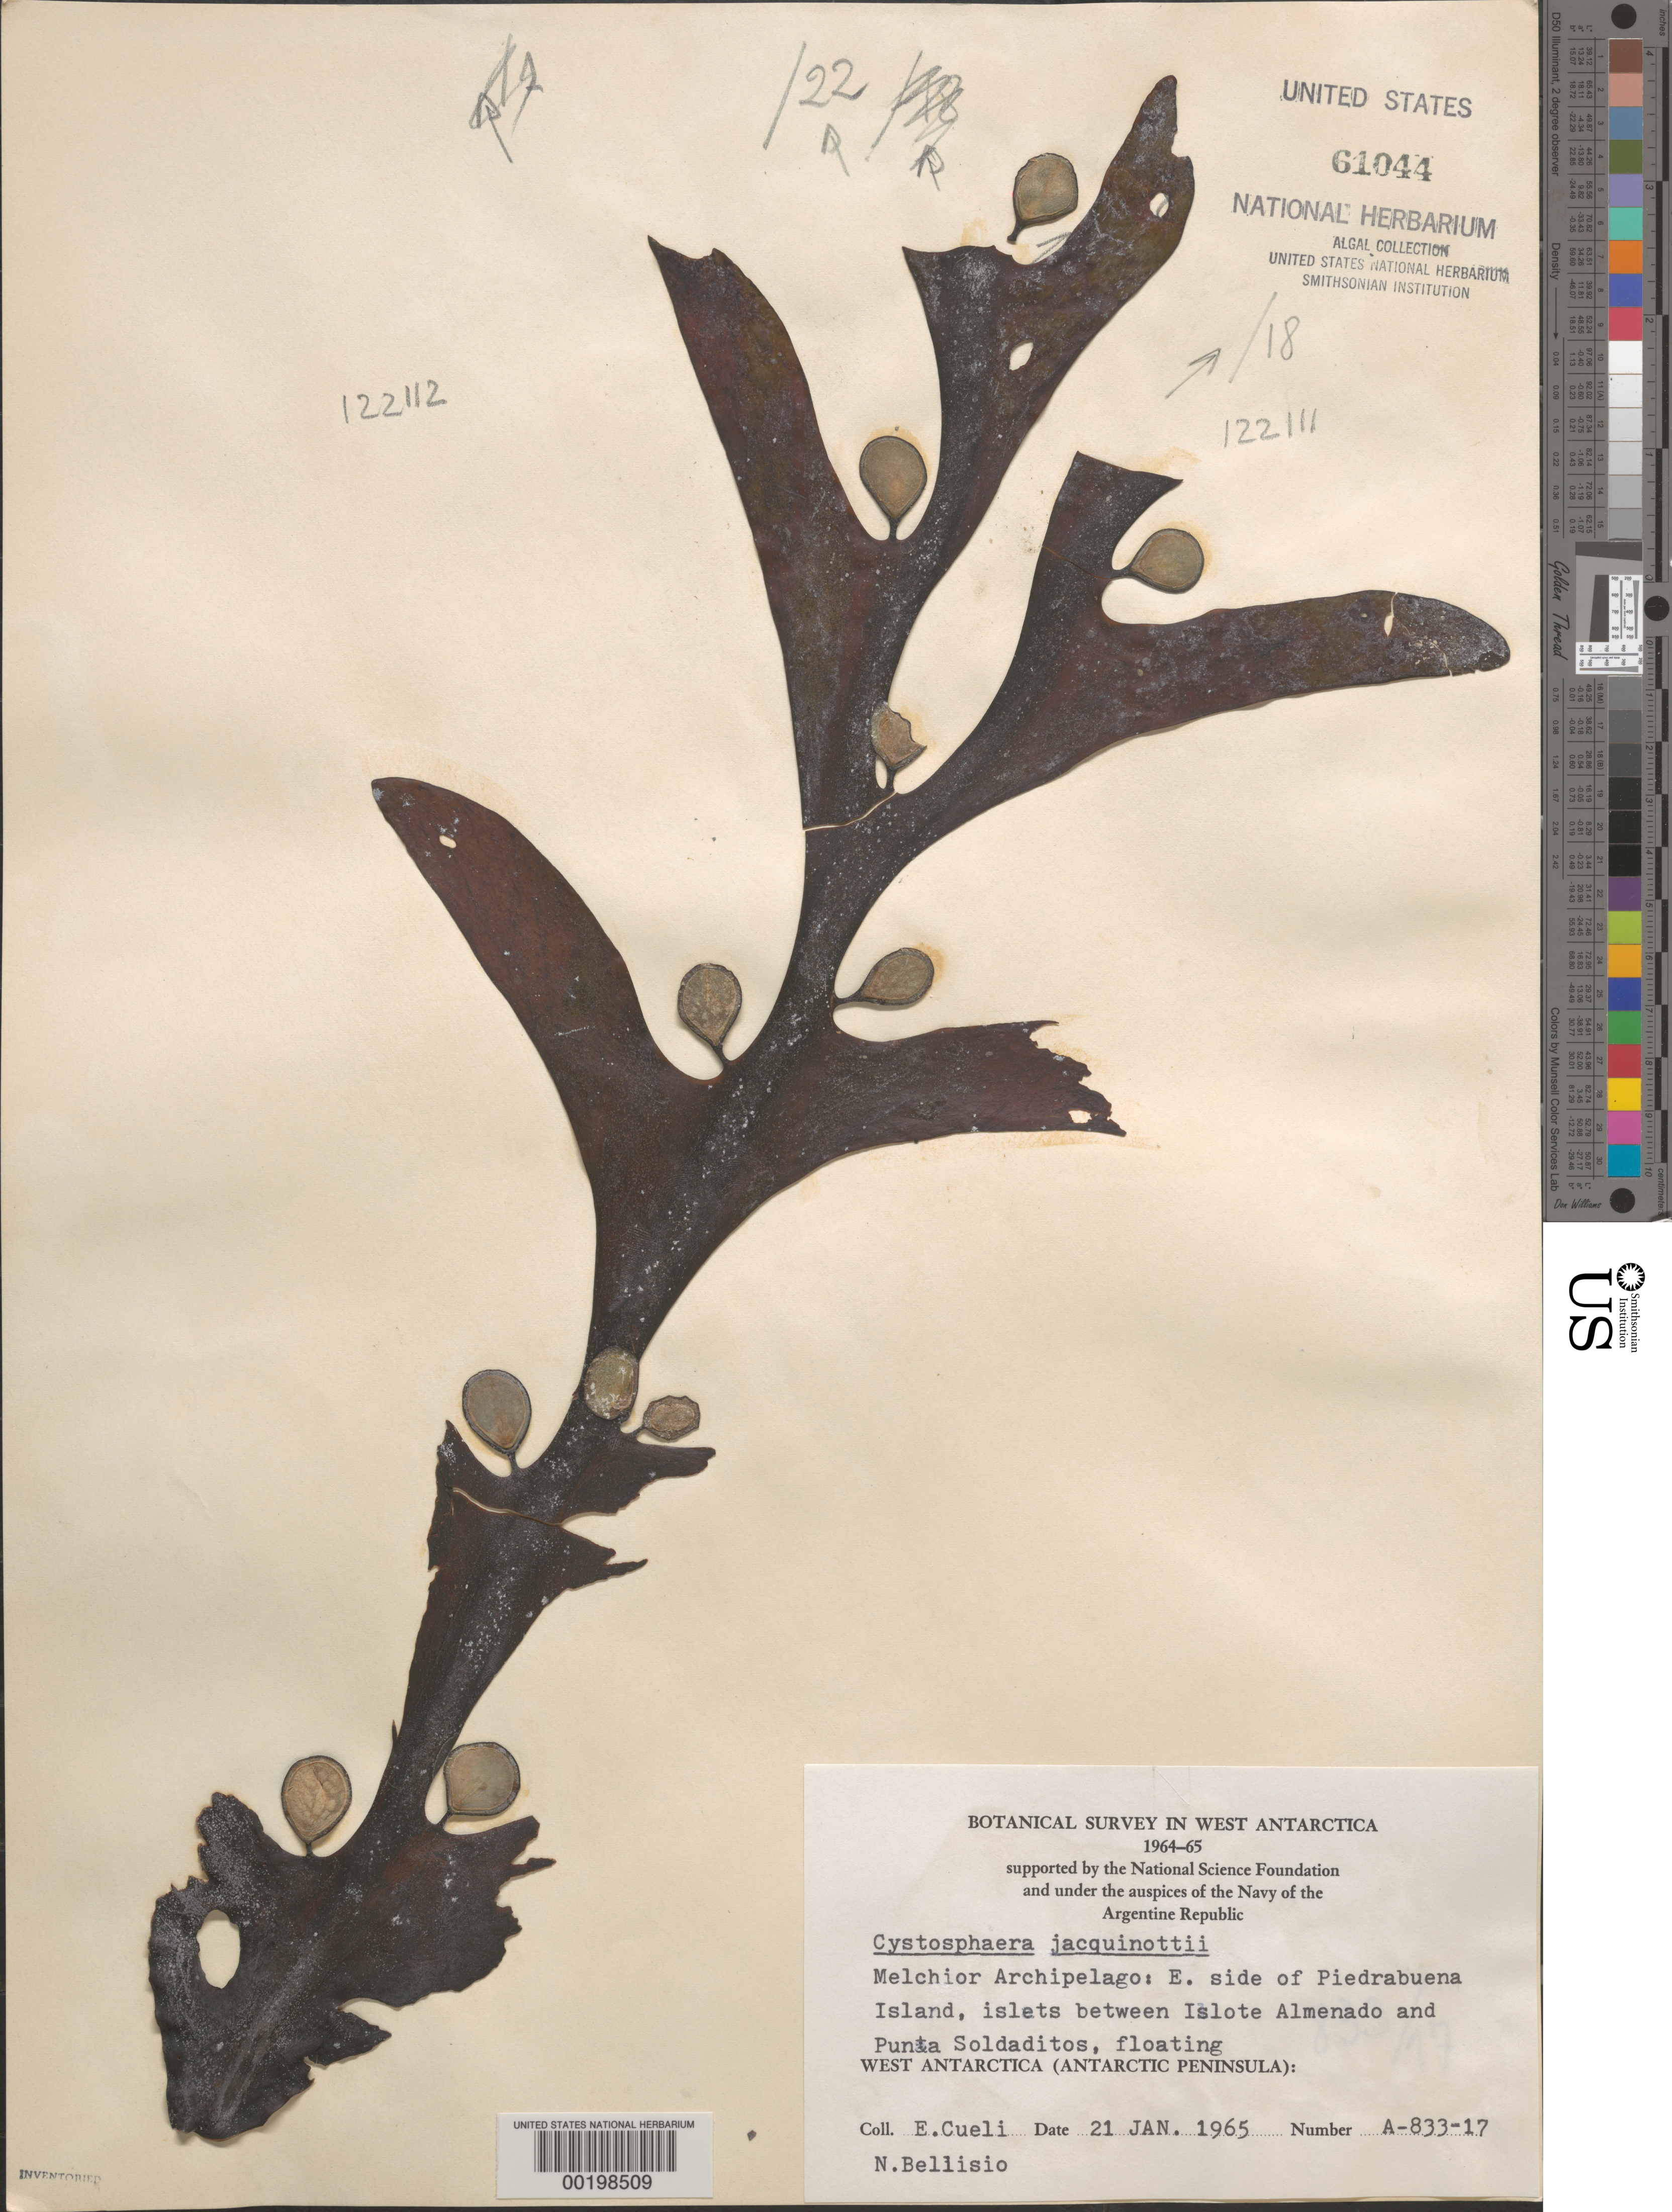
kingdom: Chromista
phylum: Ochrophyta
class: Phaeophyceae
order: Fucales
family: Seirococcaceae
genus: Cystosphaera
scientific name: Cystosphaera jacquinotii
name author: (Montagne) Skottsberg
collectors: E. Cueli & N. Bellisio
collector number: A-833-17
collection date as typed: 21 Jan 1965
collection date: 1965-01-21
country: Antarctica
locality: Eta Island, islets between Islote Almenado & Punta Soladitos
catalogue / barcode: US 61044